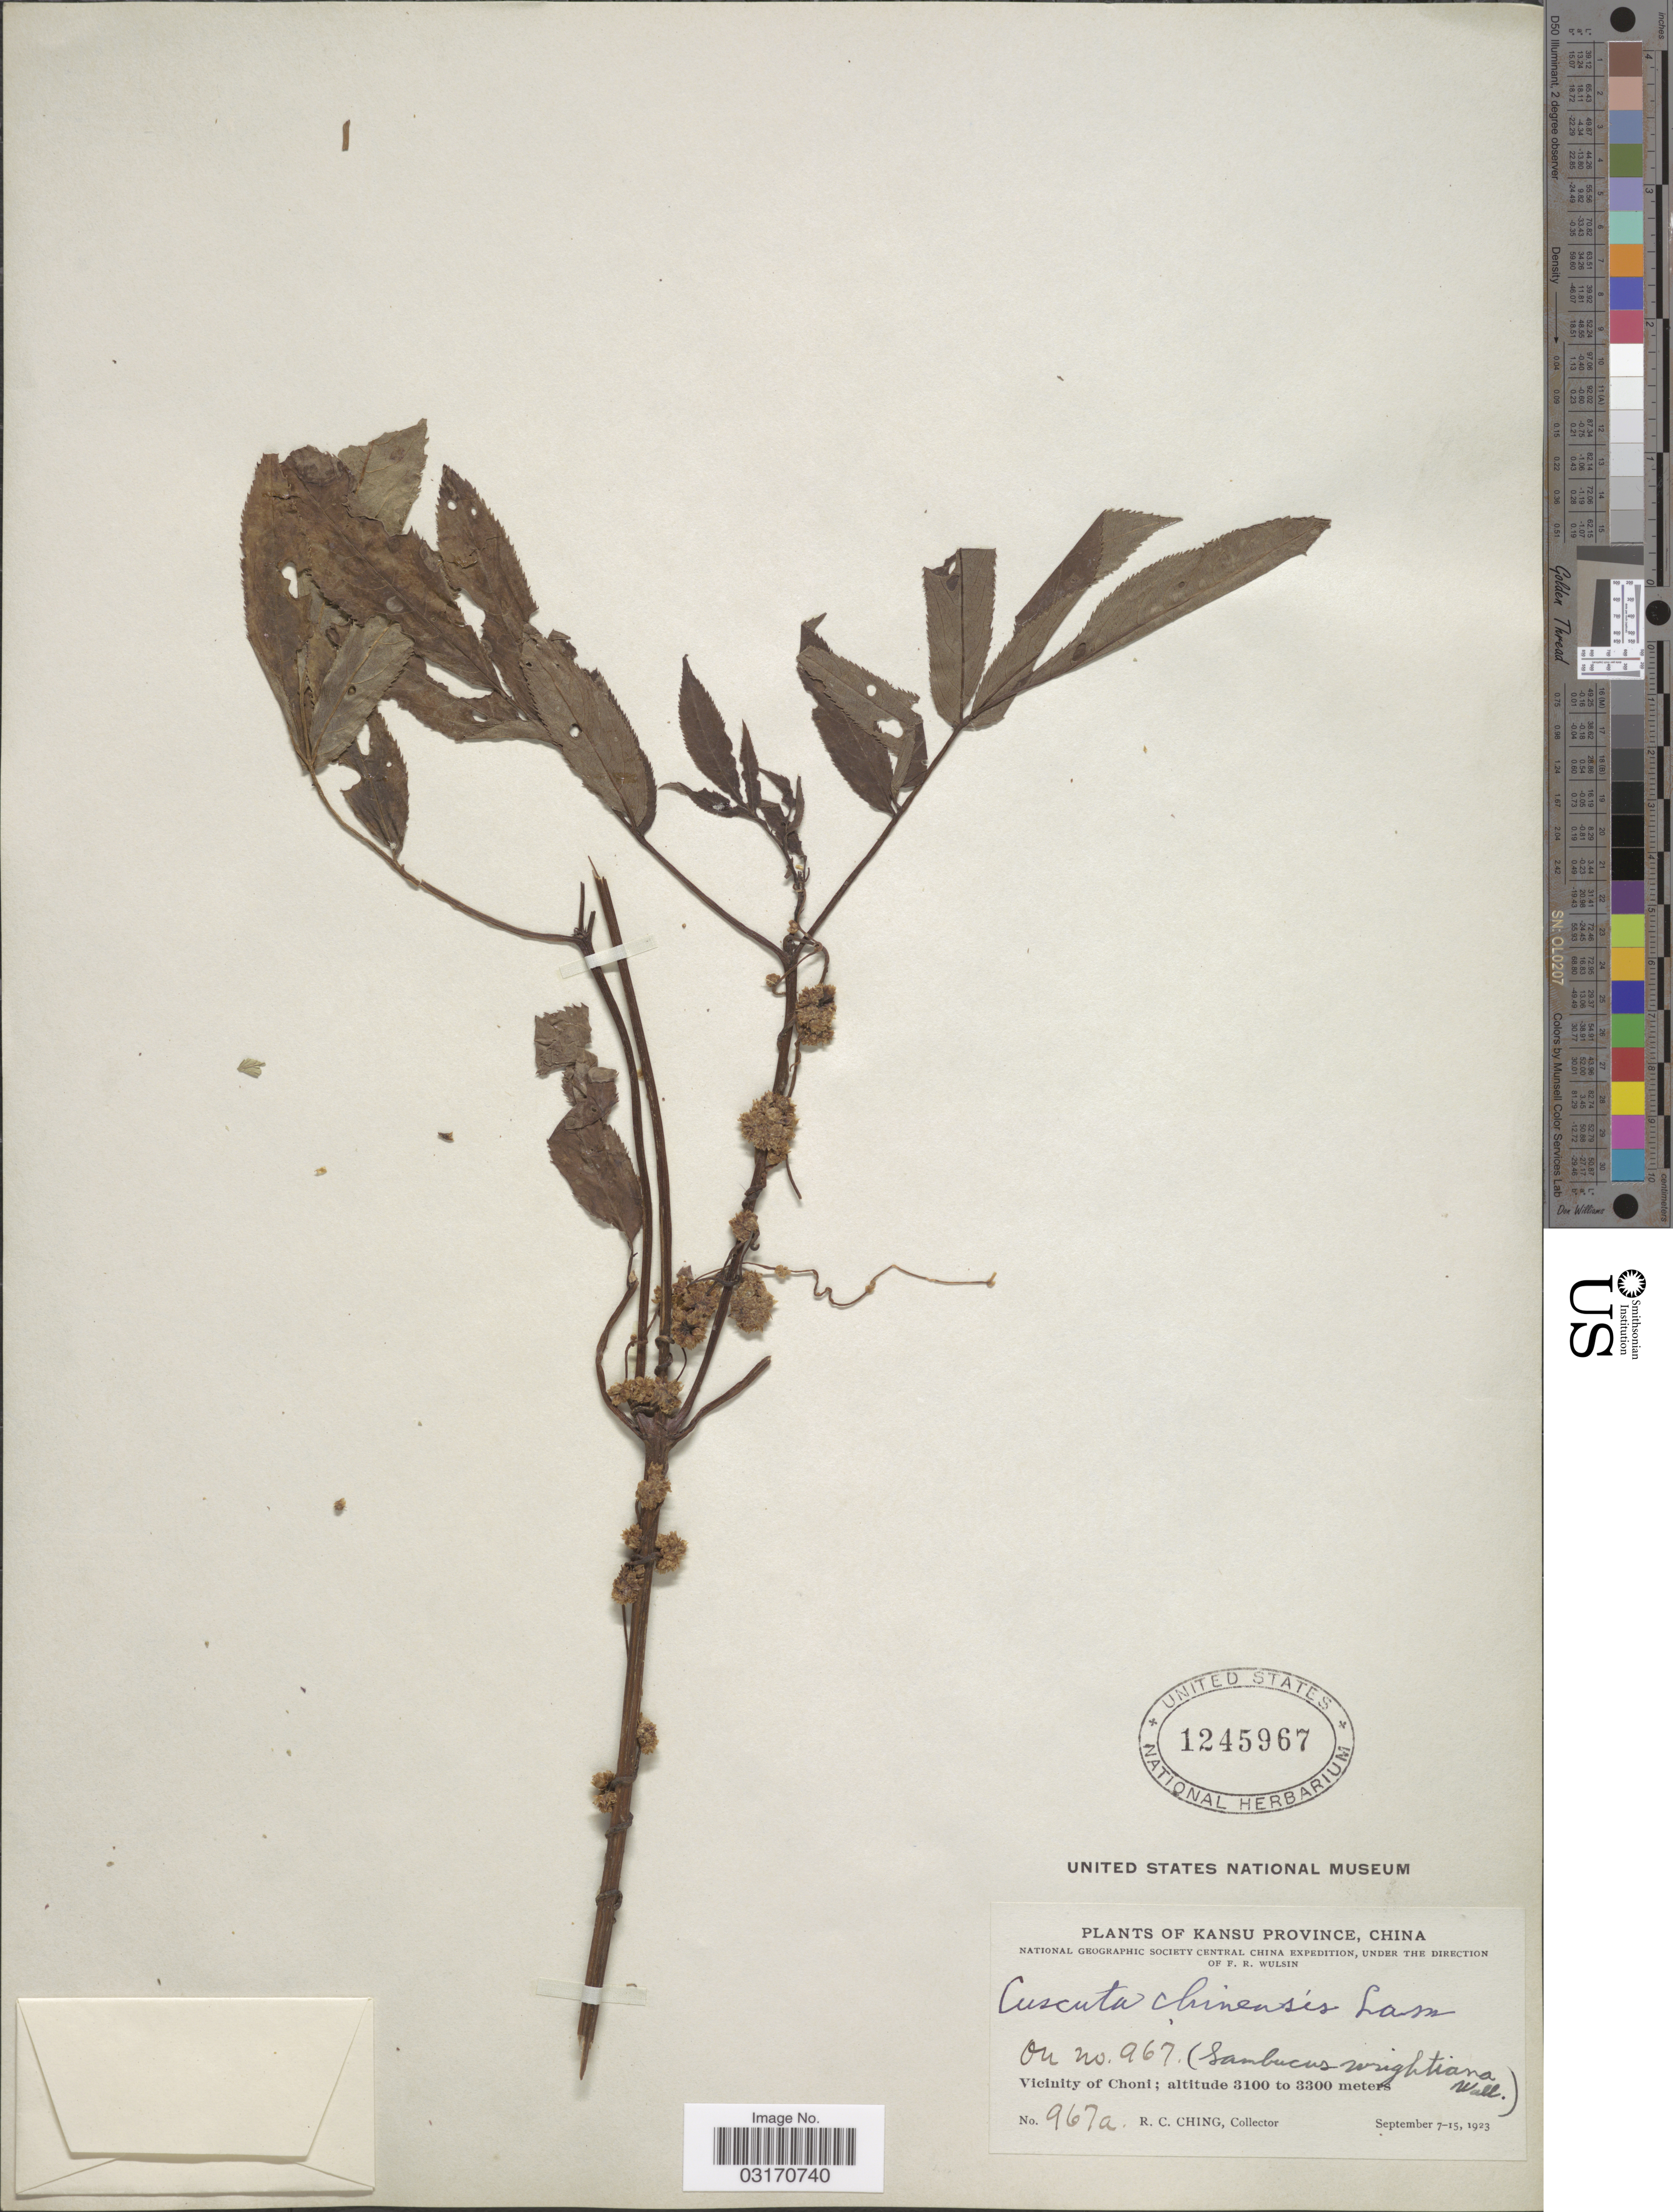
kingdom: Plantae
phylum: Tracheophyta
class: Magnoliopsida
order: Solanales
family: Convolvulaceae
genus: Cuscuta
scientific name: Cuscuta capitata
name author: Roxb.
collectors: R. C. Ching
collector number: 967a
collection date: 1923-09-07/1923-09-15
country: China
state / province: Gansu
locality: Kansu Province. Vicinity of Choni.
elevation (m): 3100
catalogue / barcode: US 1245967